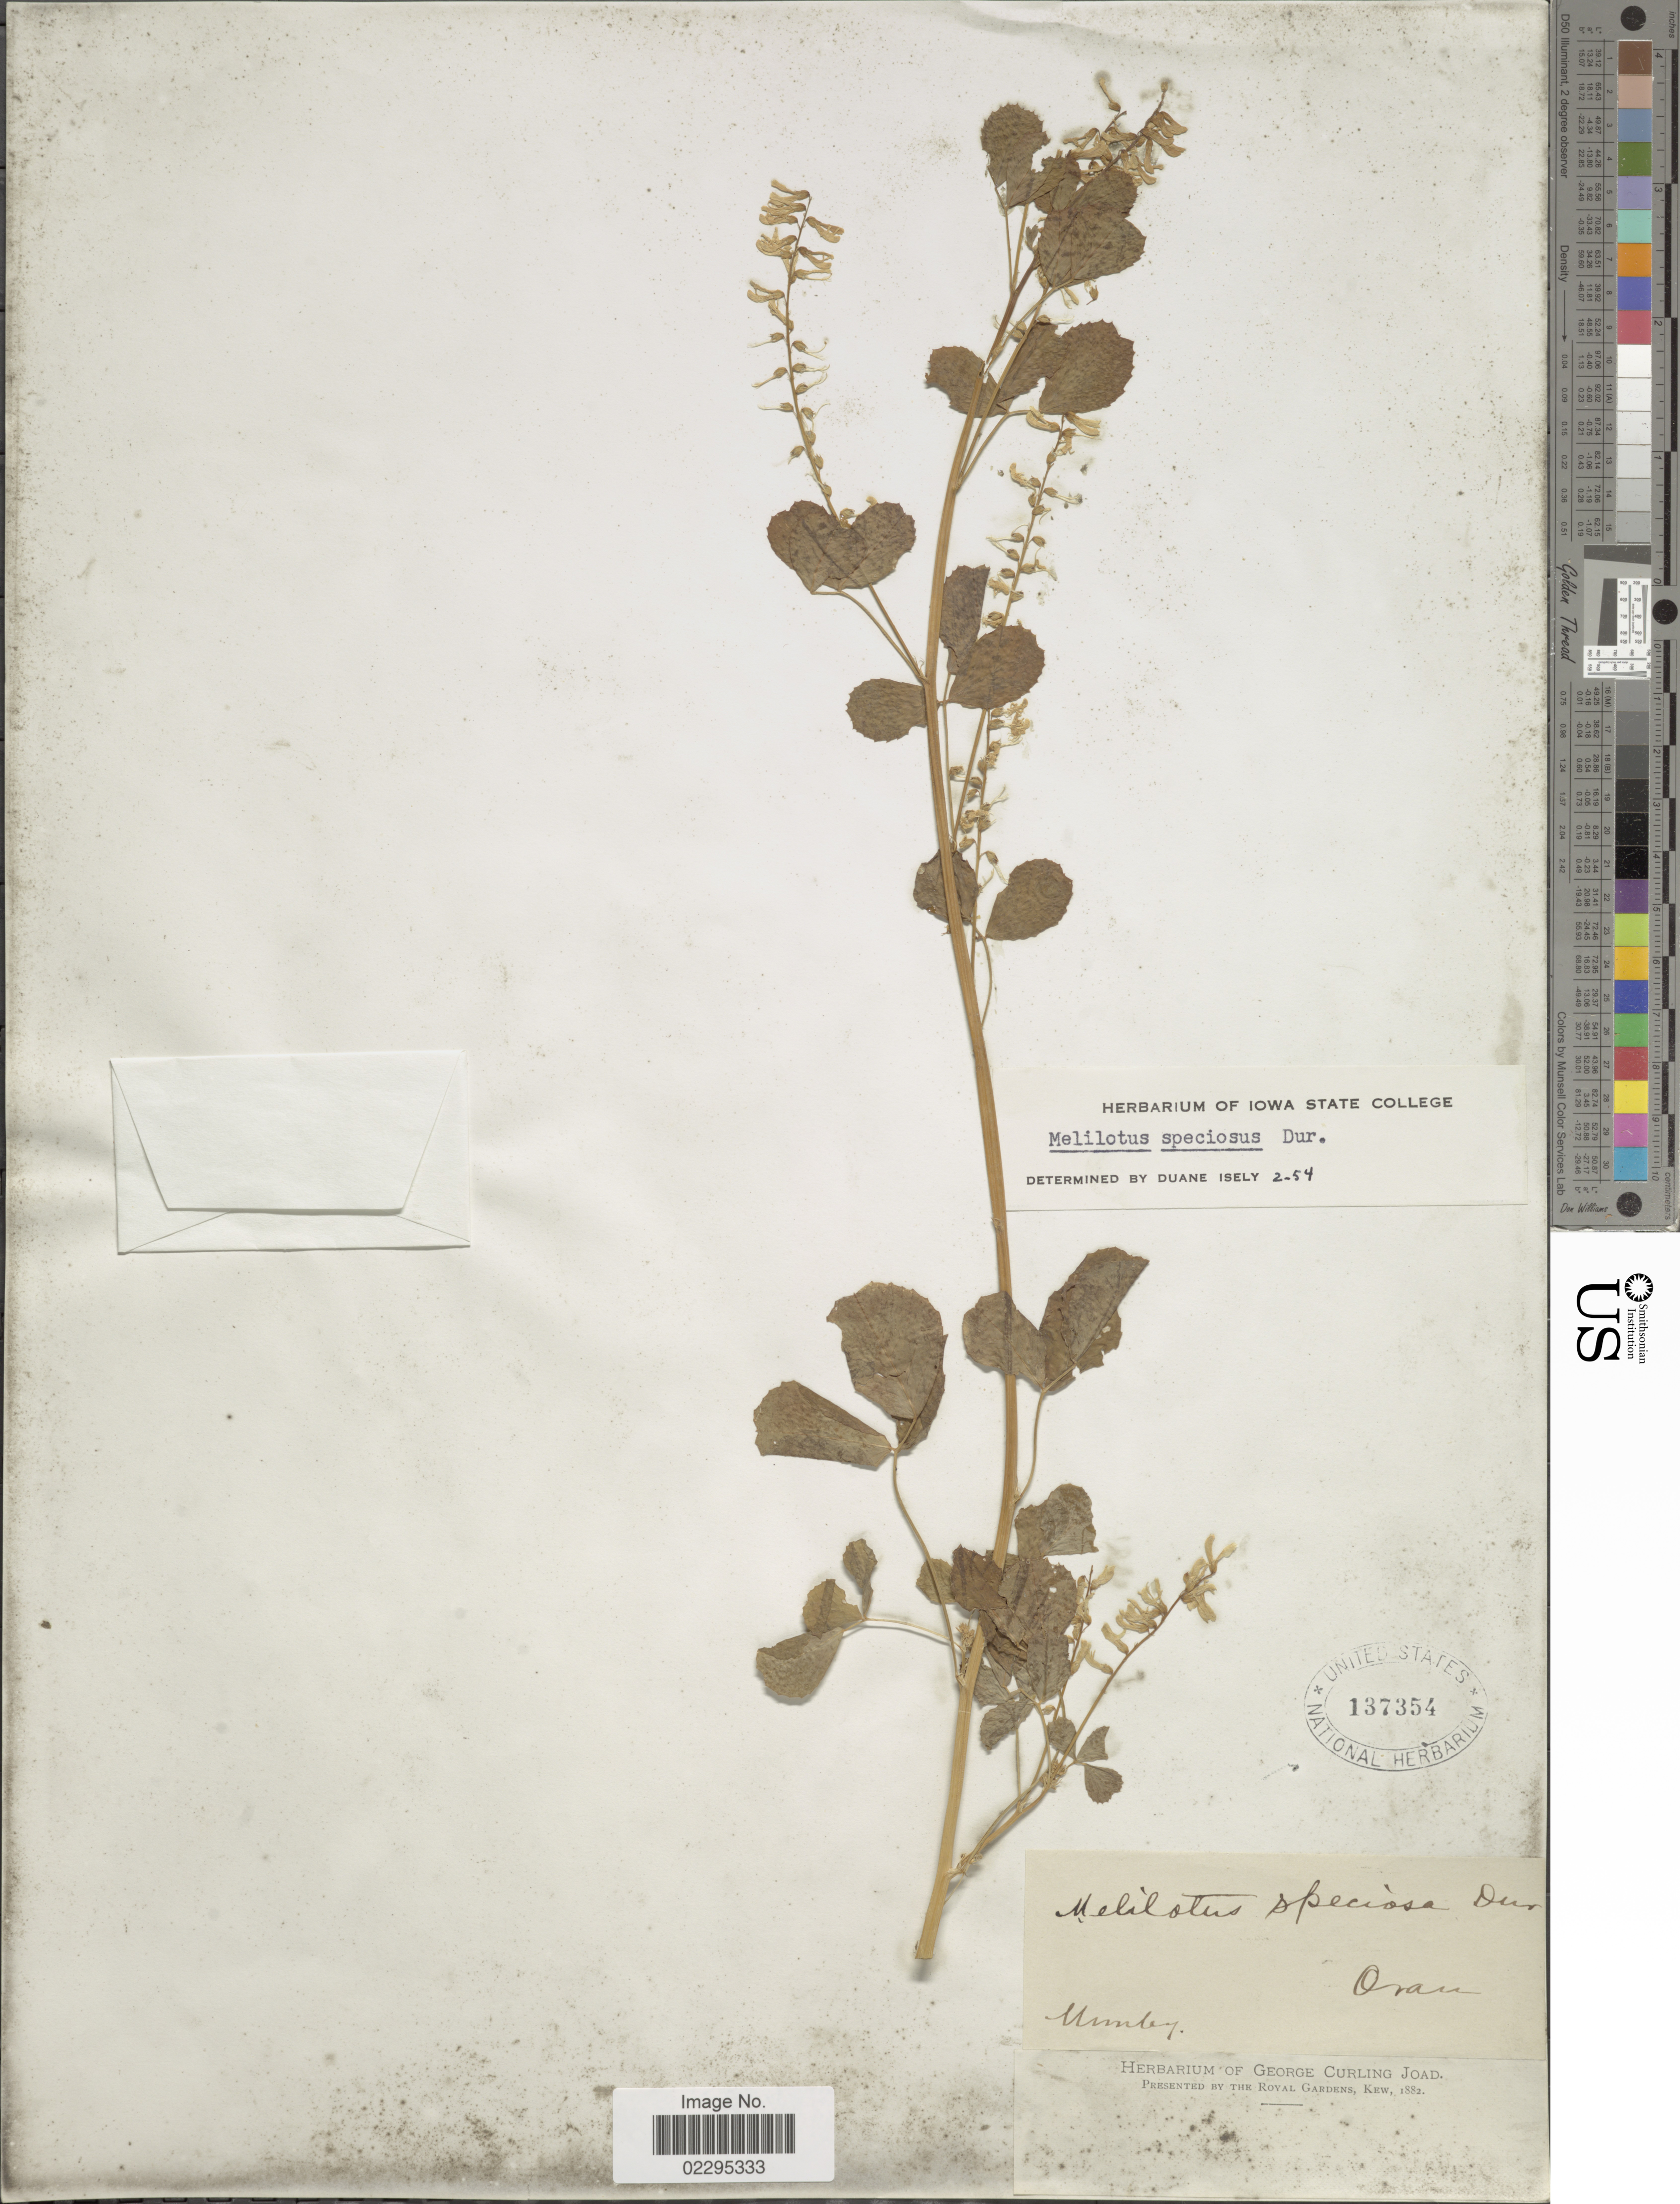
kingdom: Plantae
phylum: Tracheophyta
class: Magnoliopsida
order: Fabales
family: Fabaceae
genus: Melilotus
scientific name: Melilotus speciosus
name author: Durieu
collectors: Munby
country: Algeria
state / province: Oran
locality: Oran.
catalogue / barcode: US 137354